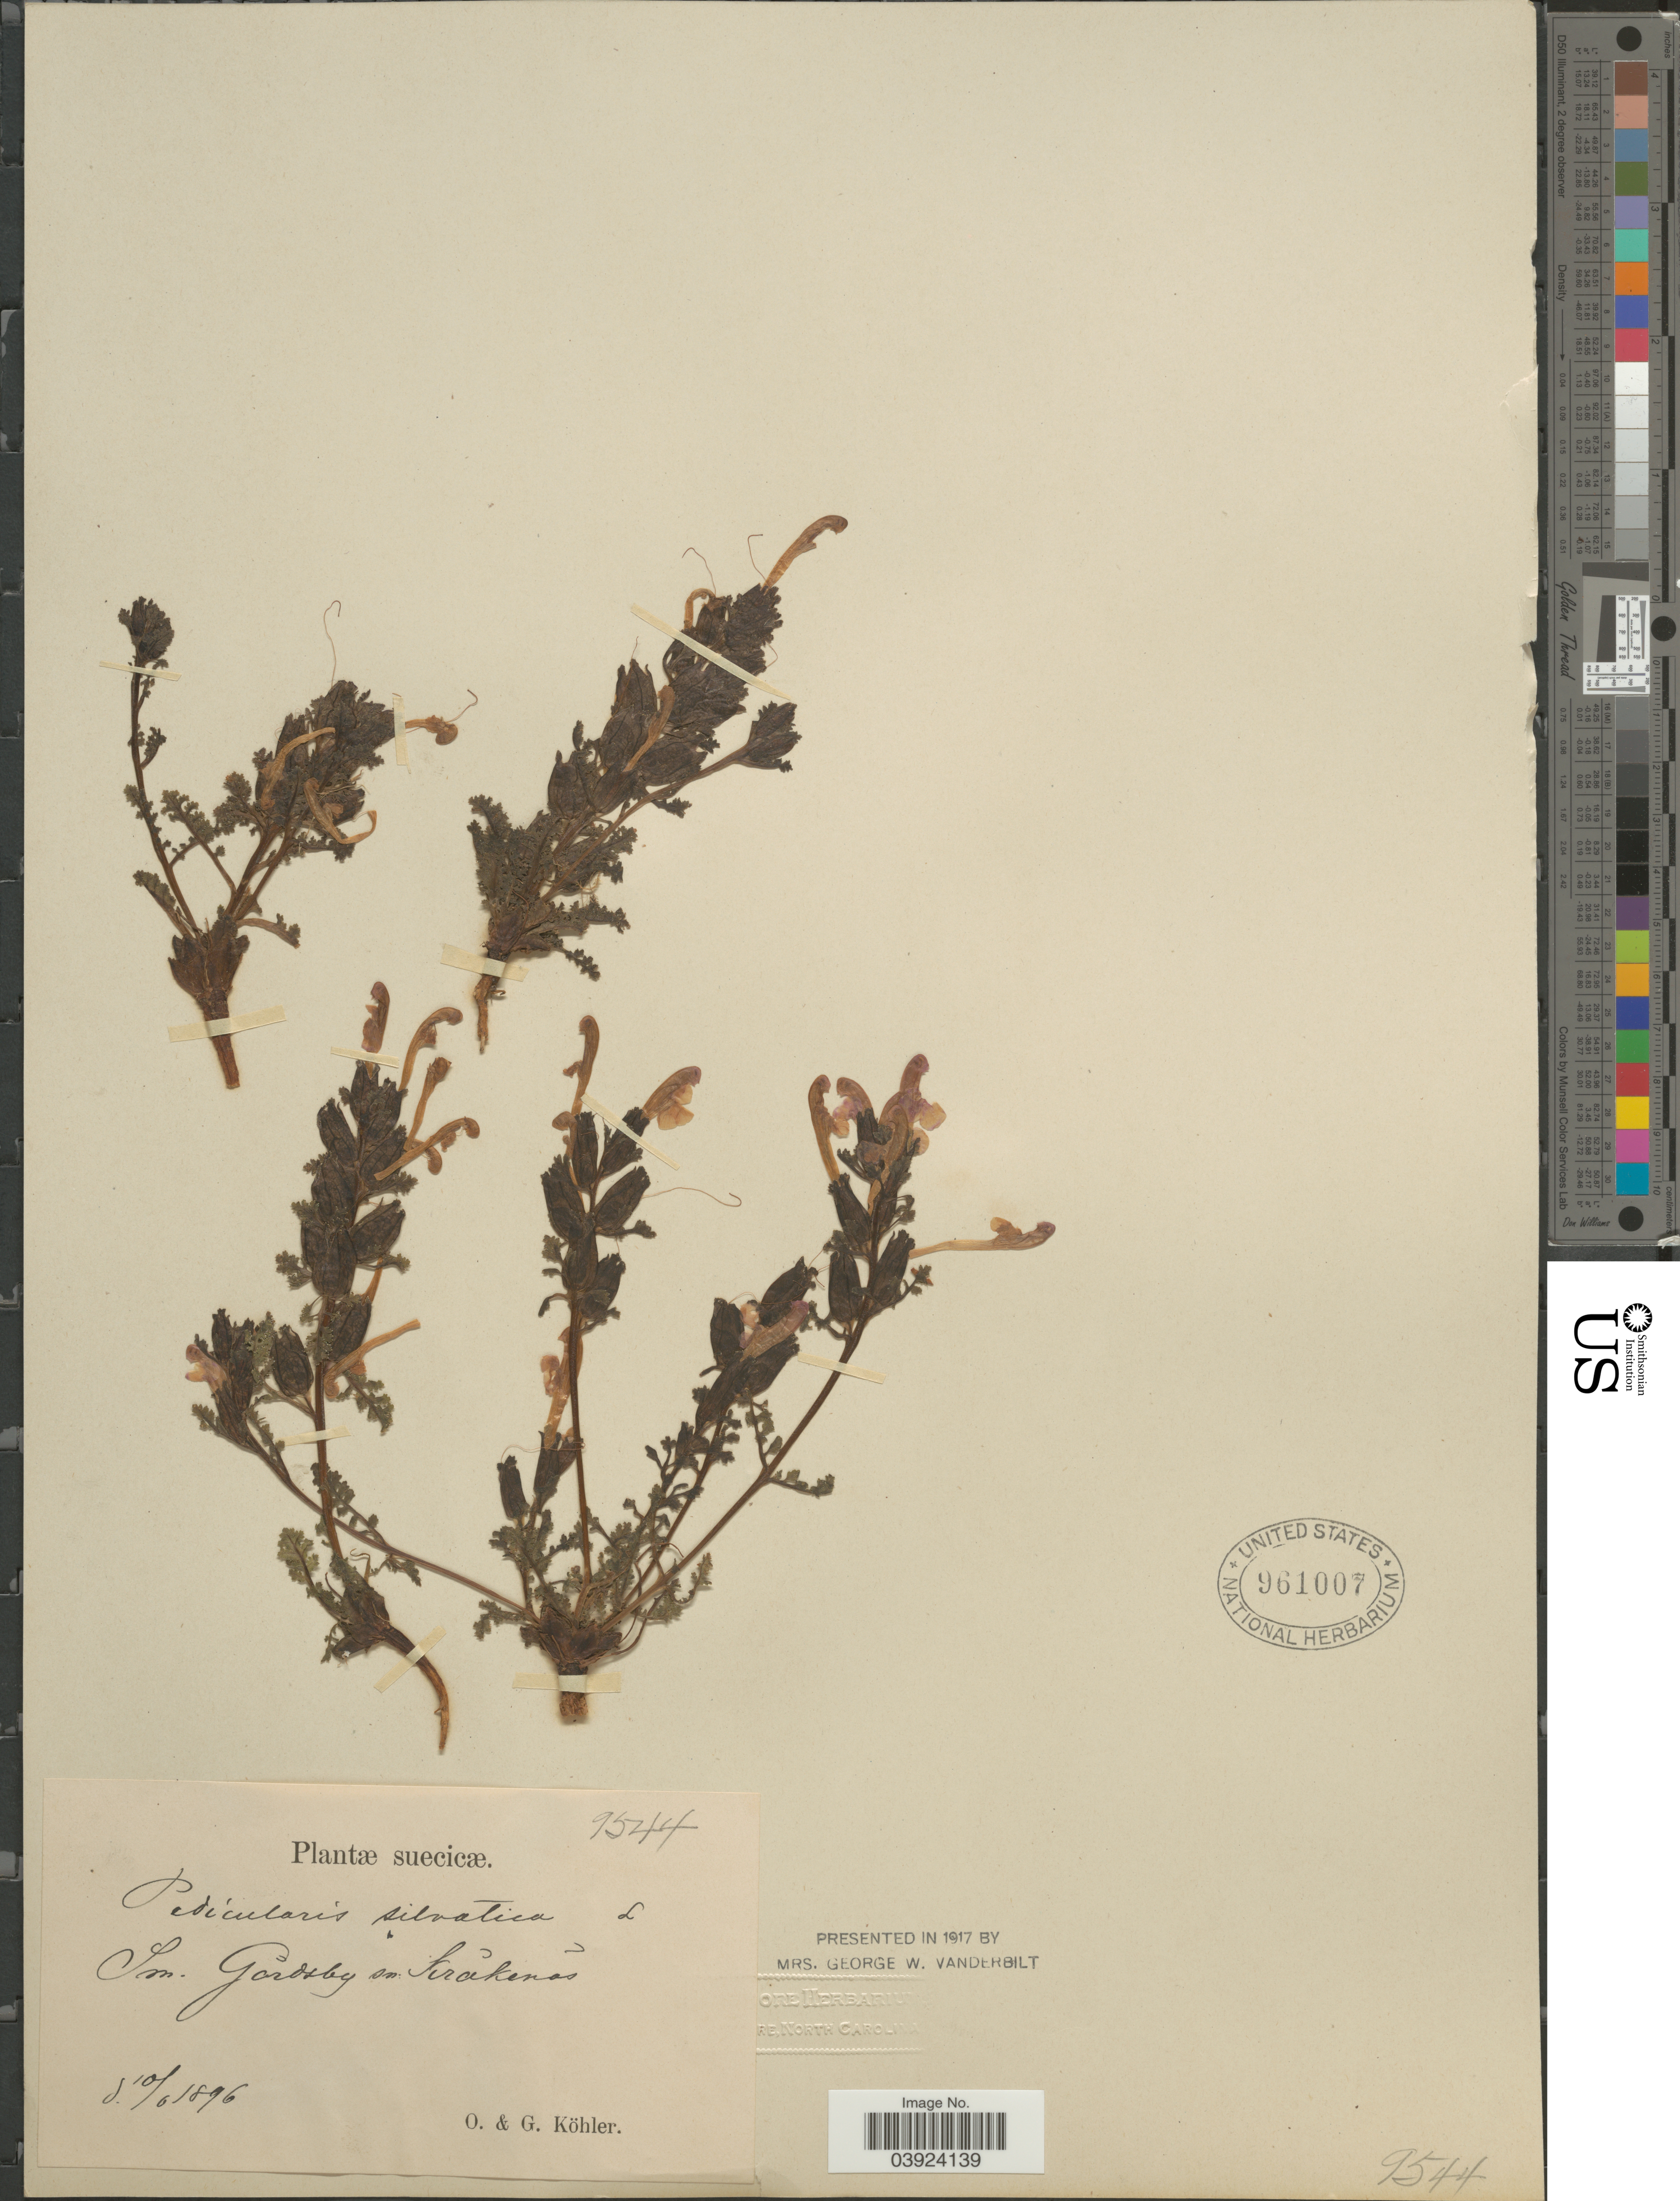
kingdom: Plantae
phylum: Tracheophyta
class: Magnoliopsida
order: Lamiales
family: Orobanchaceae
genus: Pedicularis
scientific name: Pedicularis sylvatica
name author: L.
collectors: O. Köhler & G. Kohler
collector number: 9544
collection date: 1896-06-10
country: Sweden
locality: Suecicæ. Im. Gardsby sn. Kråkenäs.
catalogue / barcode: US 961007